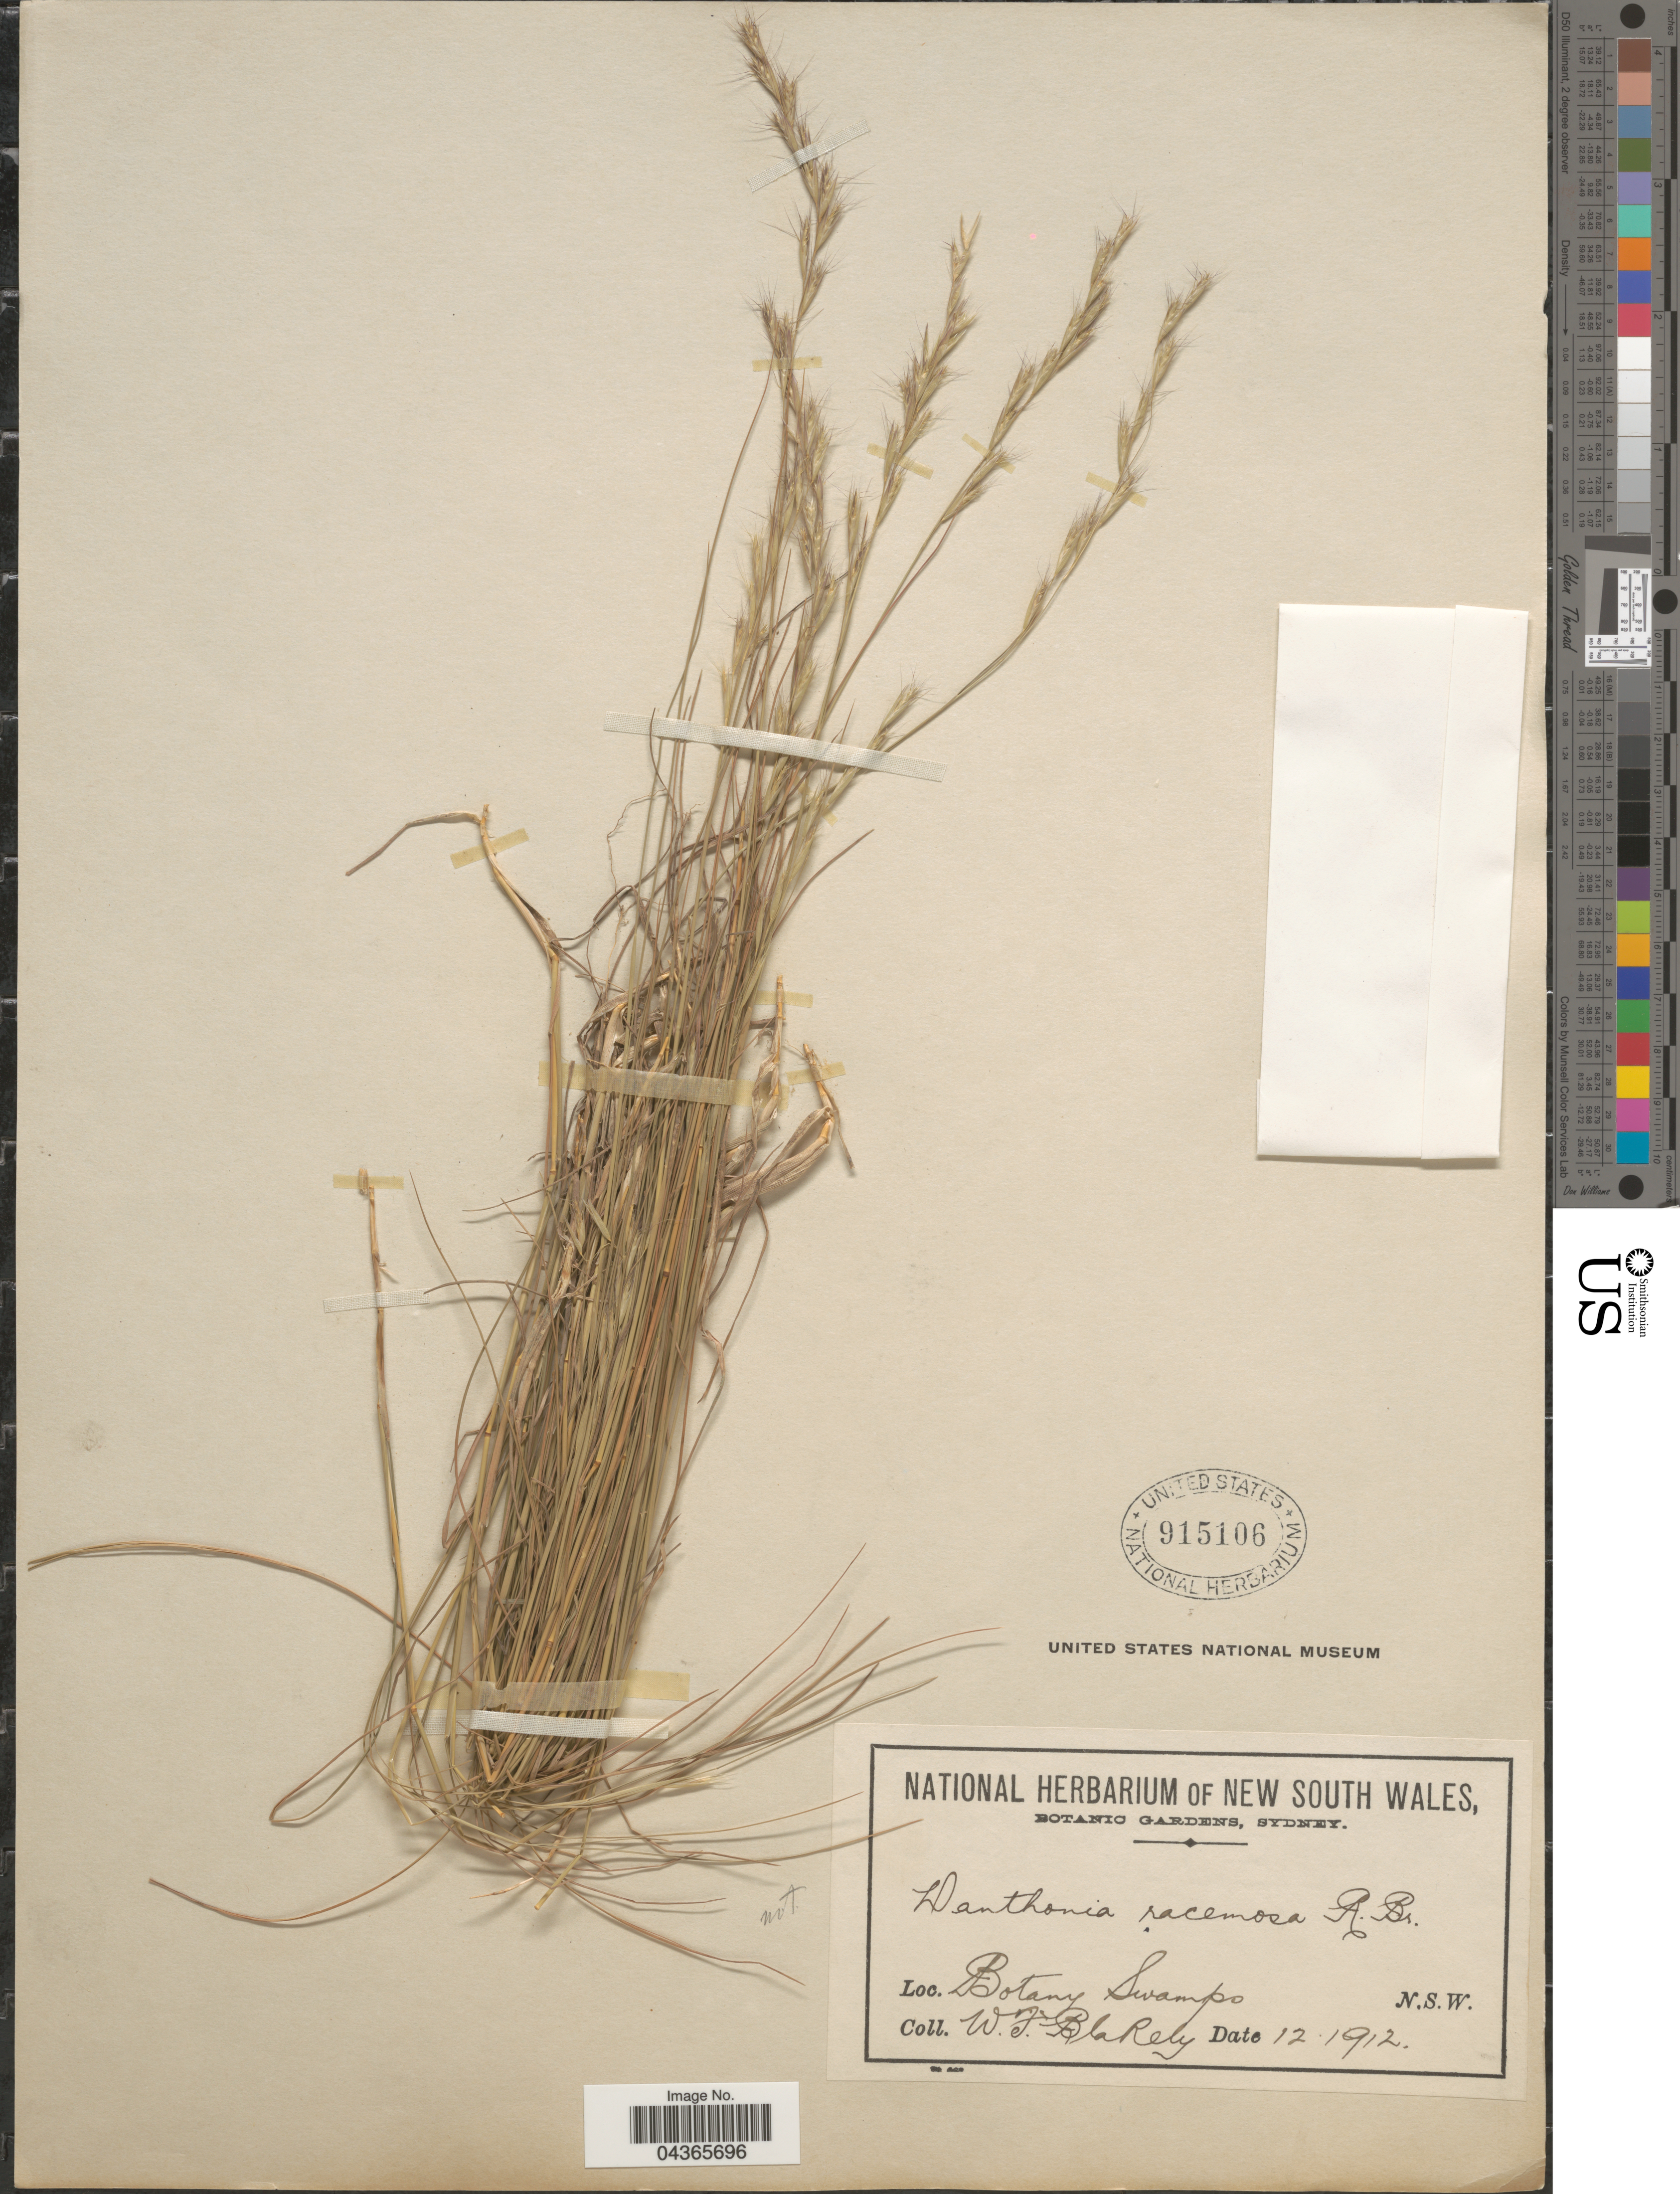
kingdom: Plantae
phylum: Tracheophyta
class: Liliopsida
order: Poales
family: Poaceae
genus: Rytidosperma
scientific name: Rytidosperma sp.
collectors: W. Blakely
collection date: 1912-12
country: Australia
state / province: New South Wales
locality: Botany Swamps.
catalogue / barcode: US 915106